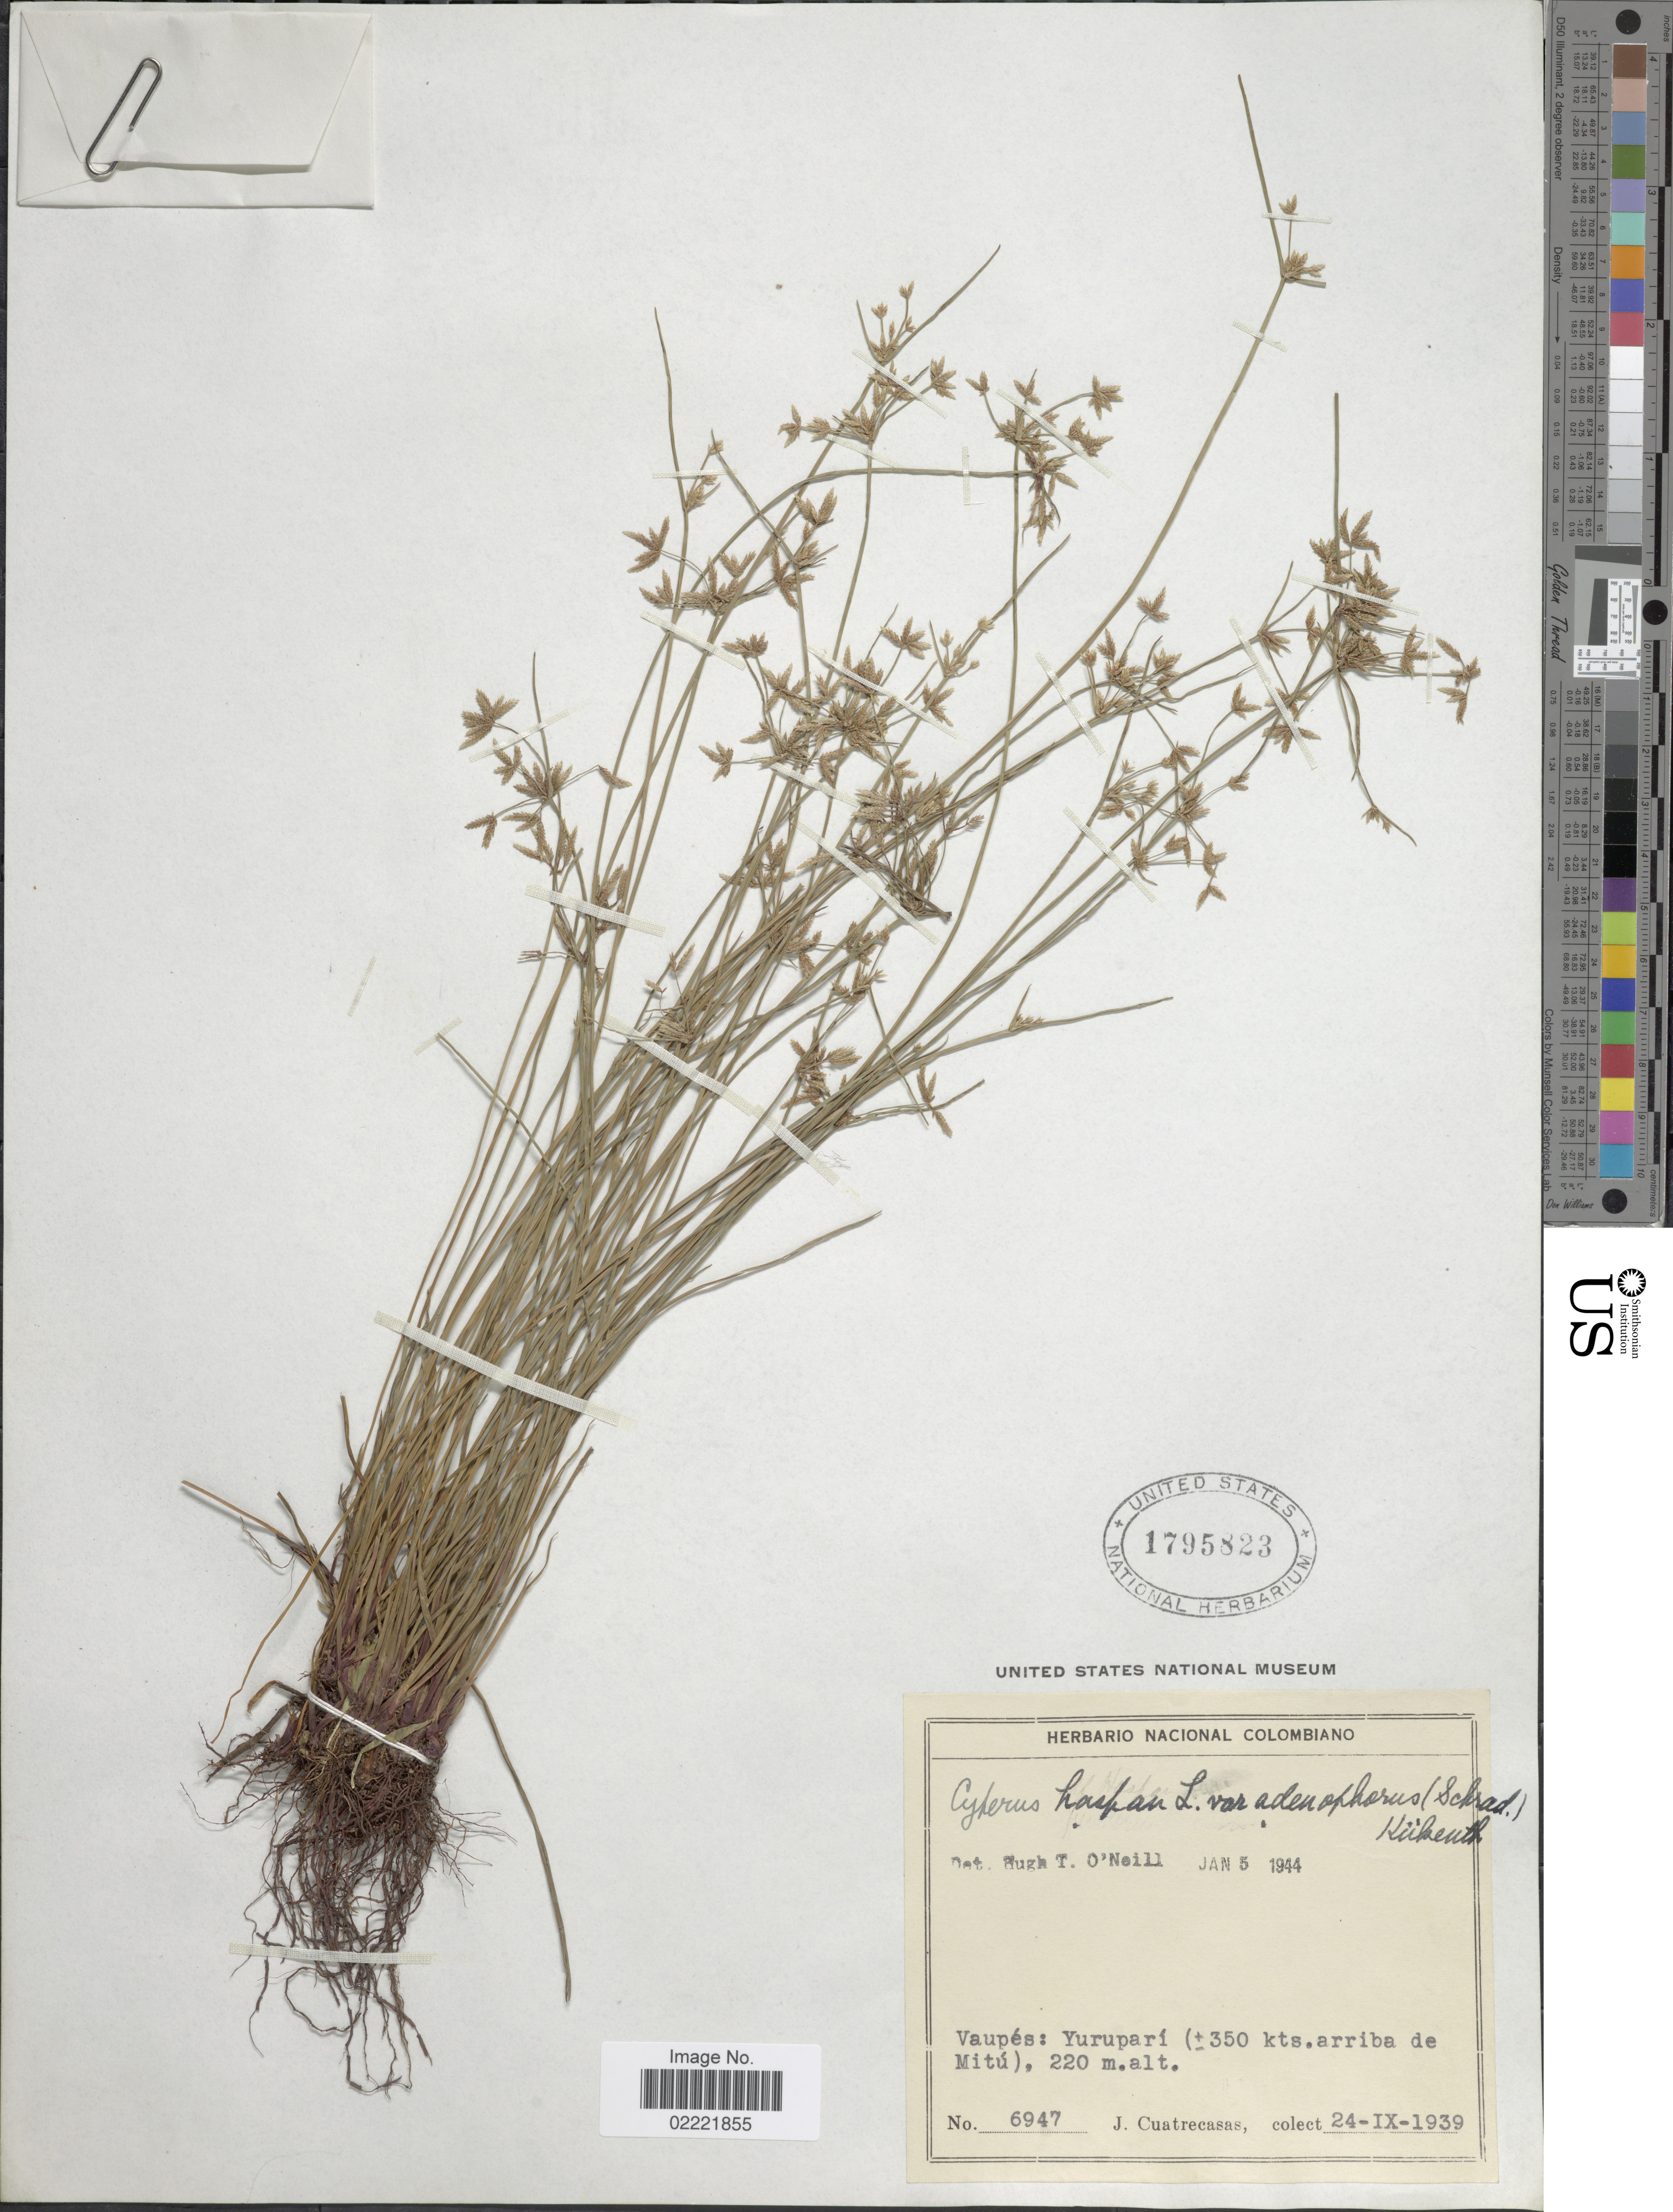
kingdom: Plantae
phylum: Tracheophyta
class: Liliopsida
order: Poales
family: Cyperaceae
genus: Cyperus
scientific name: Cyperus haspan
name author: L.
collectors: J. Cuatrecasas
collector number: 6947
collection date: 1939-09-24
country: Colombia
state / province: Vaupés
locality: Yurupari (± 350 kts. arriba de Mitu)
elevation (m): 220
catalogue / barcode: US 1795823